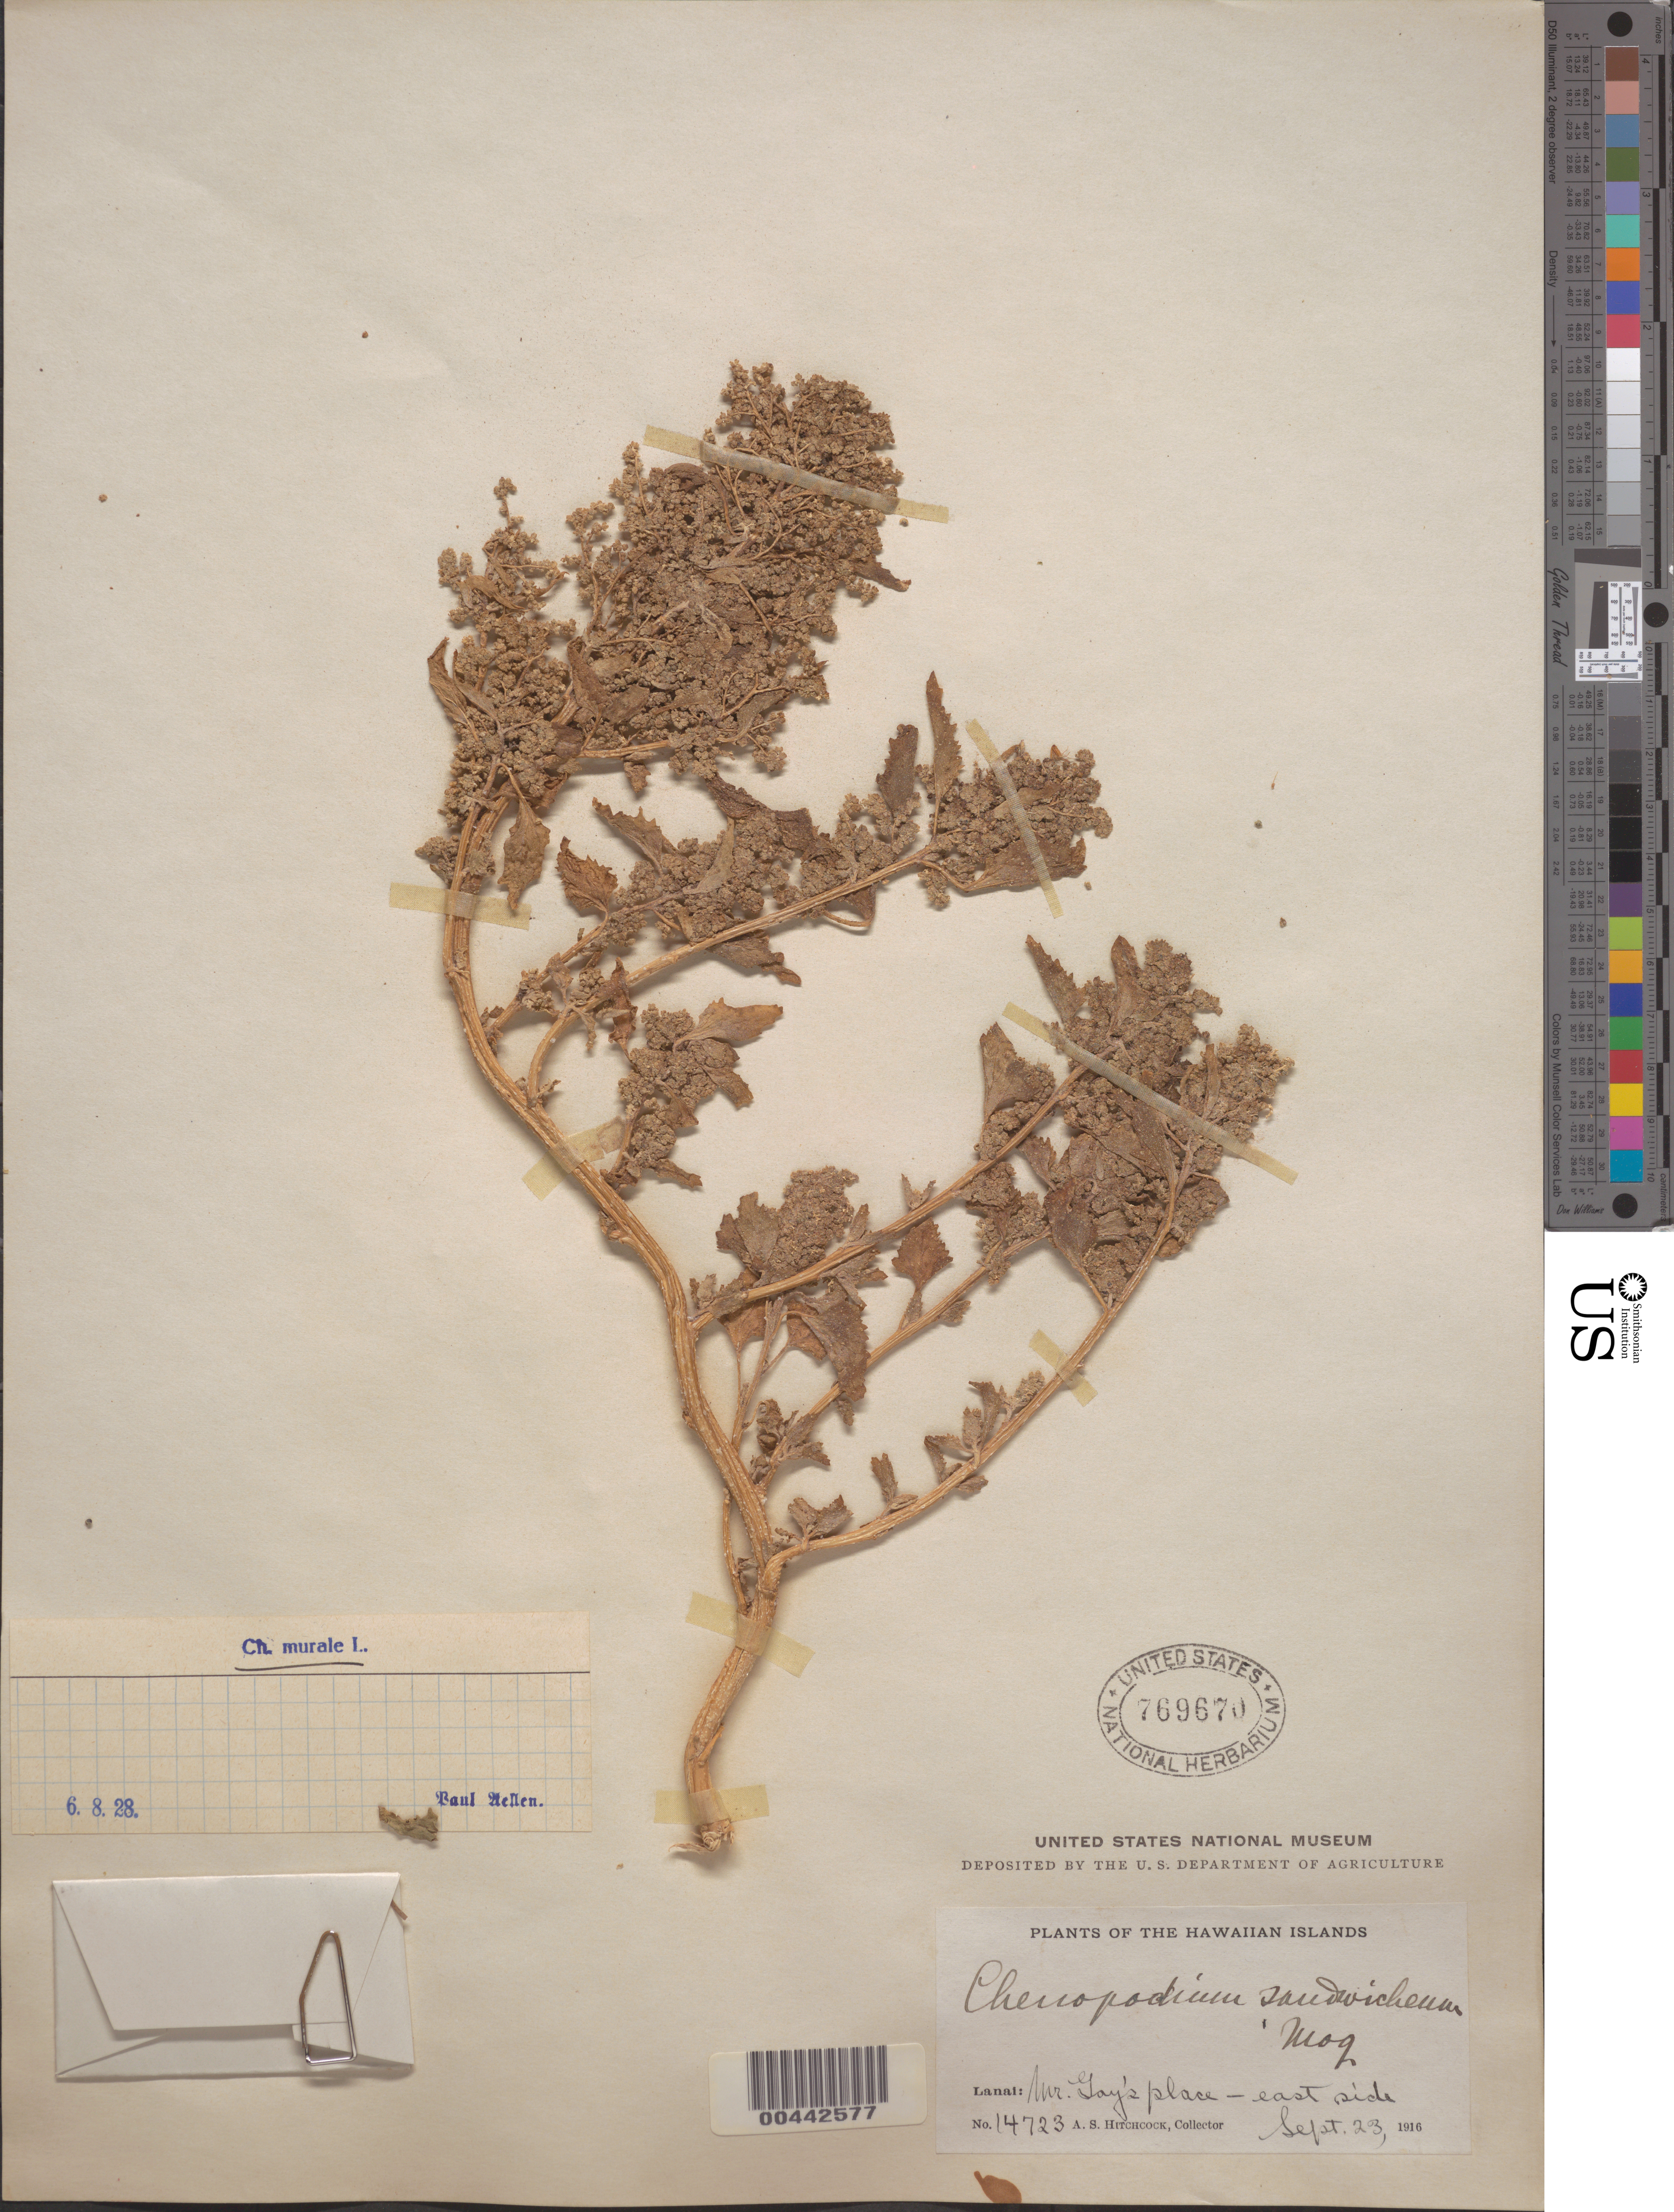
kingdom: Plantae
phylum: Tracheophyta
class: Magnoliopsida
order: Caryophyllales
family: Amaranthaceae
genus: Chenopodiastrum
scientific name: Chenopodiastrum murale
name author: (L.) S. Fuentes et al.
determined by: Wagner, W. L., (BOT), Smithsonian Institution - National Museum of Natural History (UNITED STATES)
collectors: A. S. Hitchcock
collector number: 14723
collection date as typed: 23 Sep 1916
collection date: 1916-09-23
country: United States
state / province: Hawaii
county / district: Maui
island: Lana'i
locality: Mr. Gay's place - east side.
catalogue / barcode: US 769670